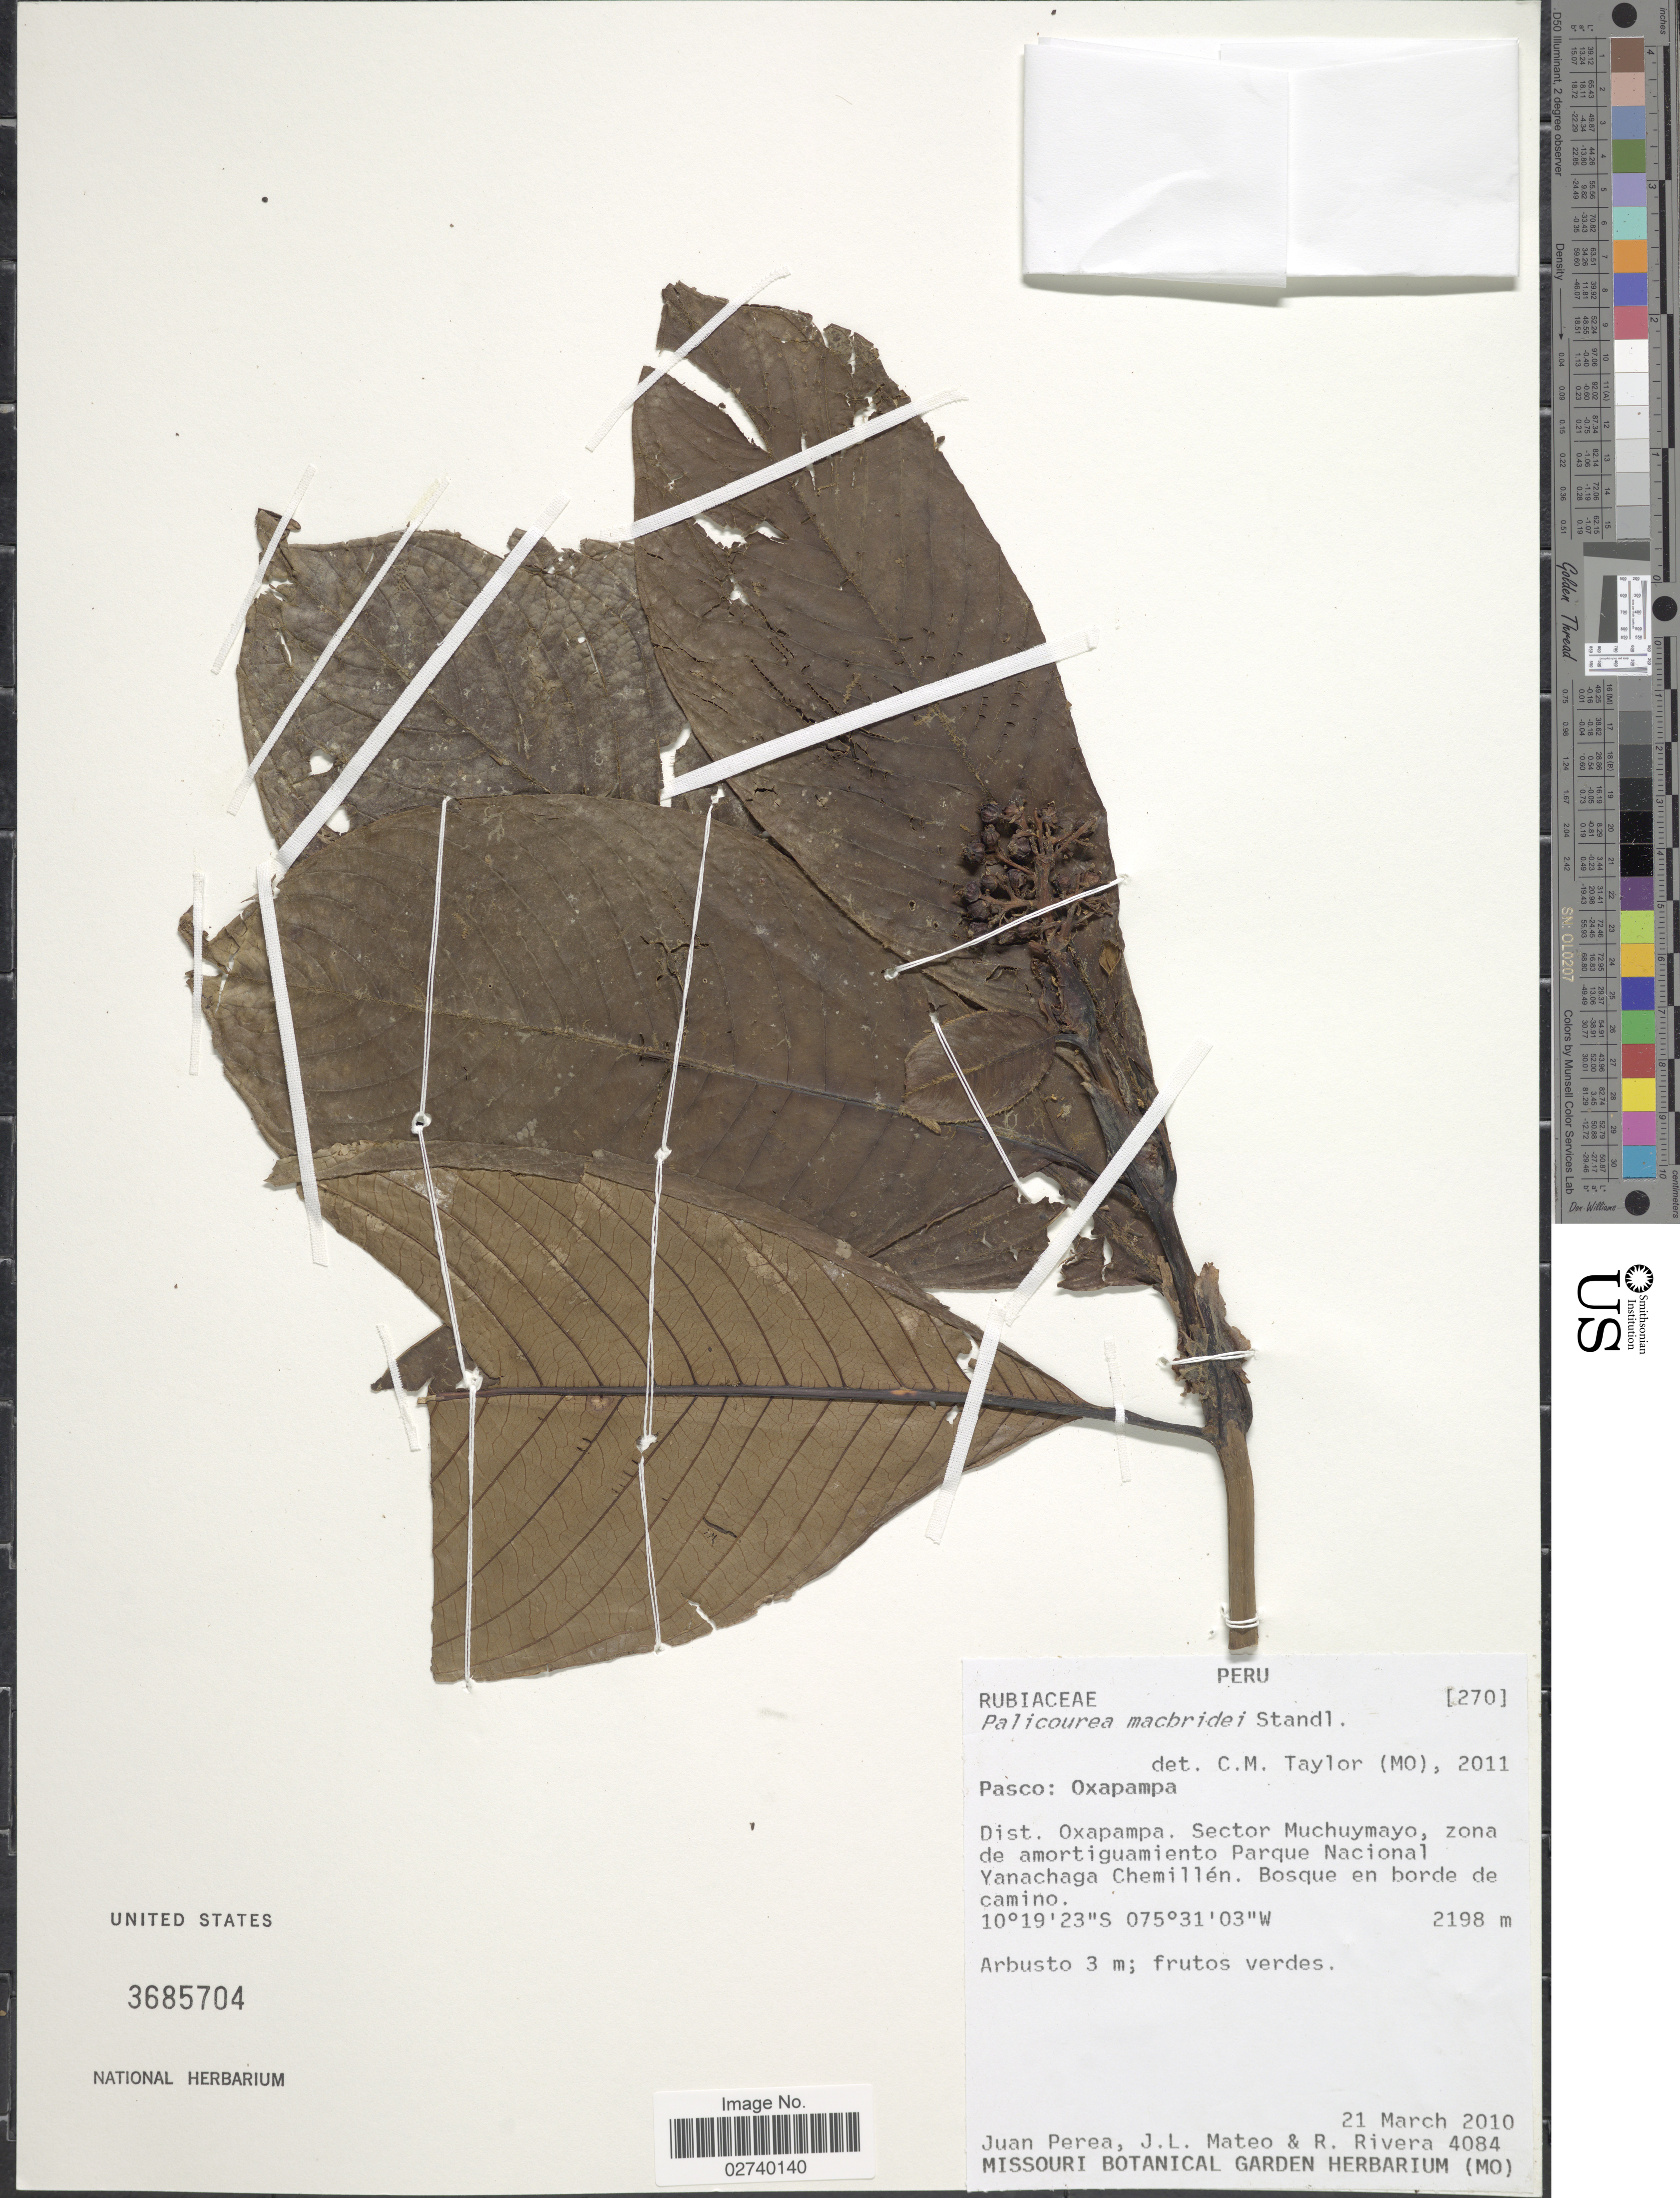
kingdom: Plantae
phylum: Tracheophyta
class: Magnoliopsida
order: Gentianales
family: Rubiaceae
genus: Palicourea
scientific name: Palicourea macbridei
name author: Standl.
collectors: J. Perea, J. Mateo & R. Rivera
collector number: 4084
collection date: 2010-03-21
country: Peru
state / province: Pasco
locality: Oxapampa, Secot Muchuymayo, zona de amortiguamiento Parque Naciona Yanachaga Chemillen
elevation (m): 2198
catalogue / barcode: US 3685704